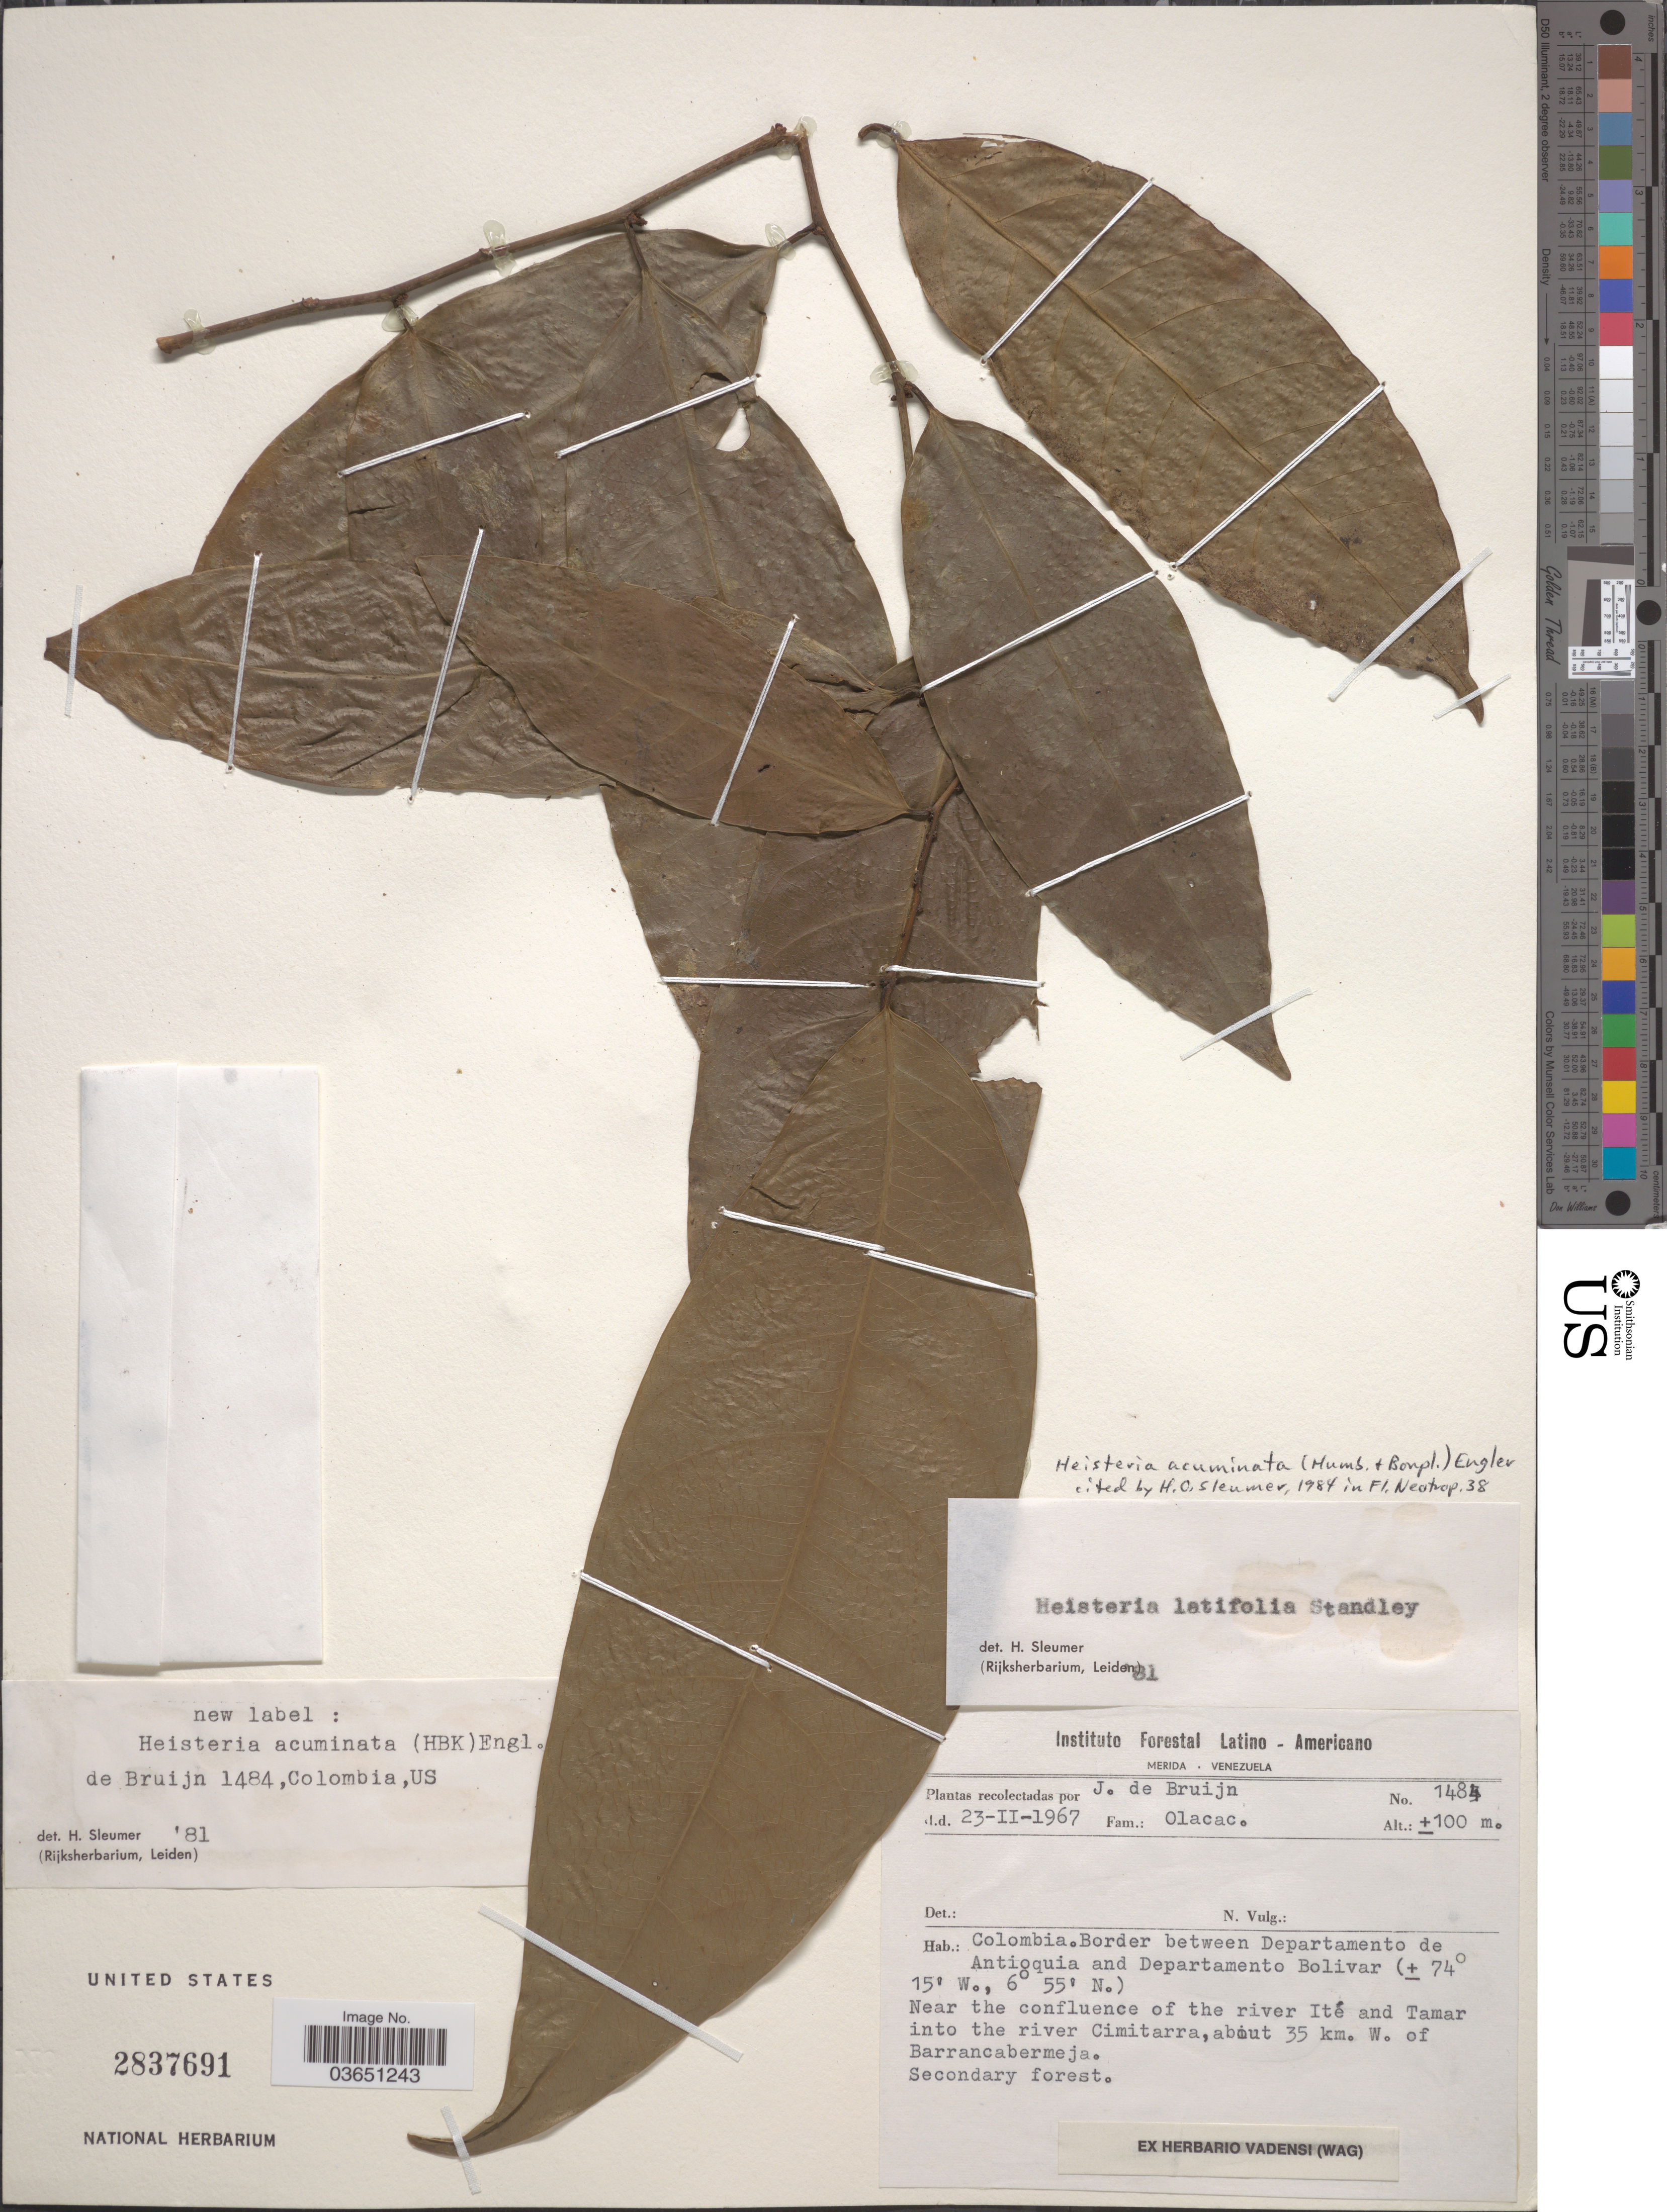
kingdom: Plantae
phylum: Tracheophyta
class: Magnoliopsida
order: Santalales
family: Erythropalaceae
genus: Heisteria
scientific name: Heisteria duckei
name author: Sleumer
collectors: J. Bruijn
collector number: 1484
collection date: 1967-02-23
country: Colombia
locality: Border between Departamento de Antioquia and Departamento Bolivar. Near the confluence of the river Ité and Tamar into the river Cimitarra, about 35 km. W. of Barrancabermeja.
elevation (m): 100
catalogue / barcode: US 2837691